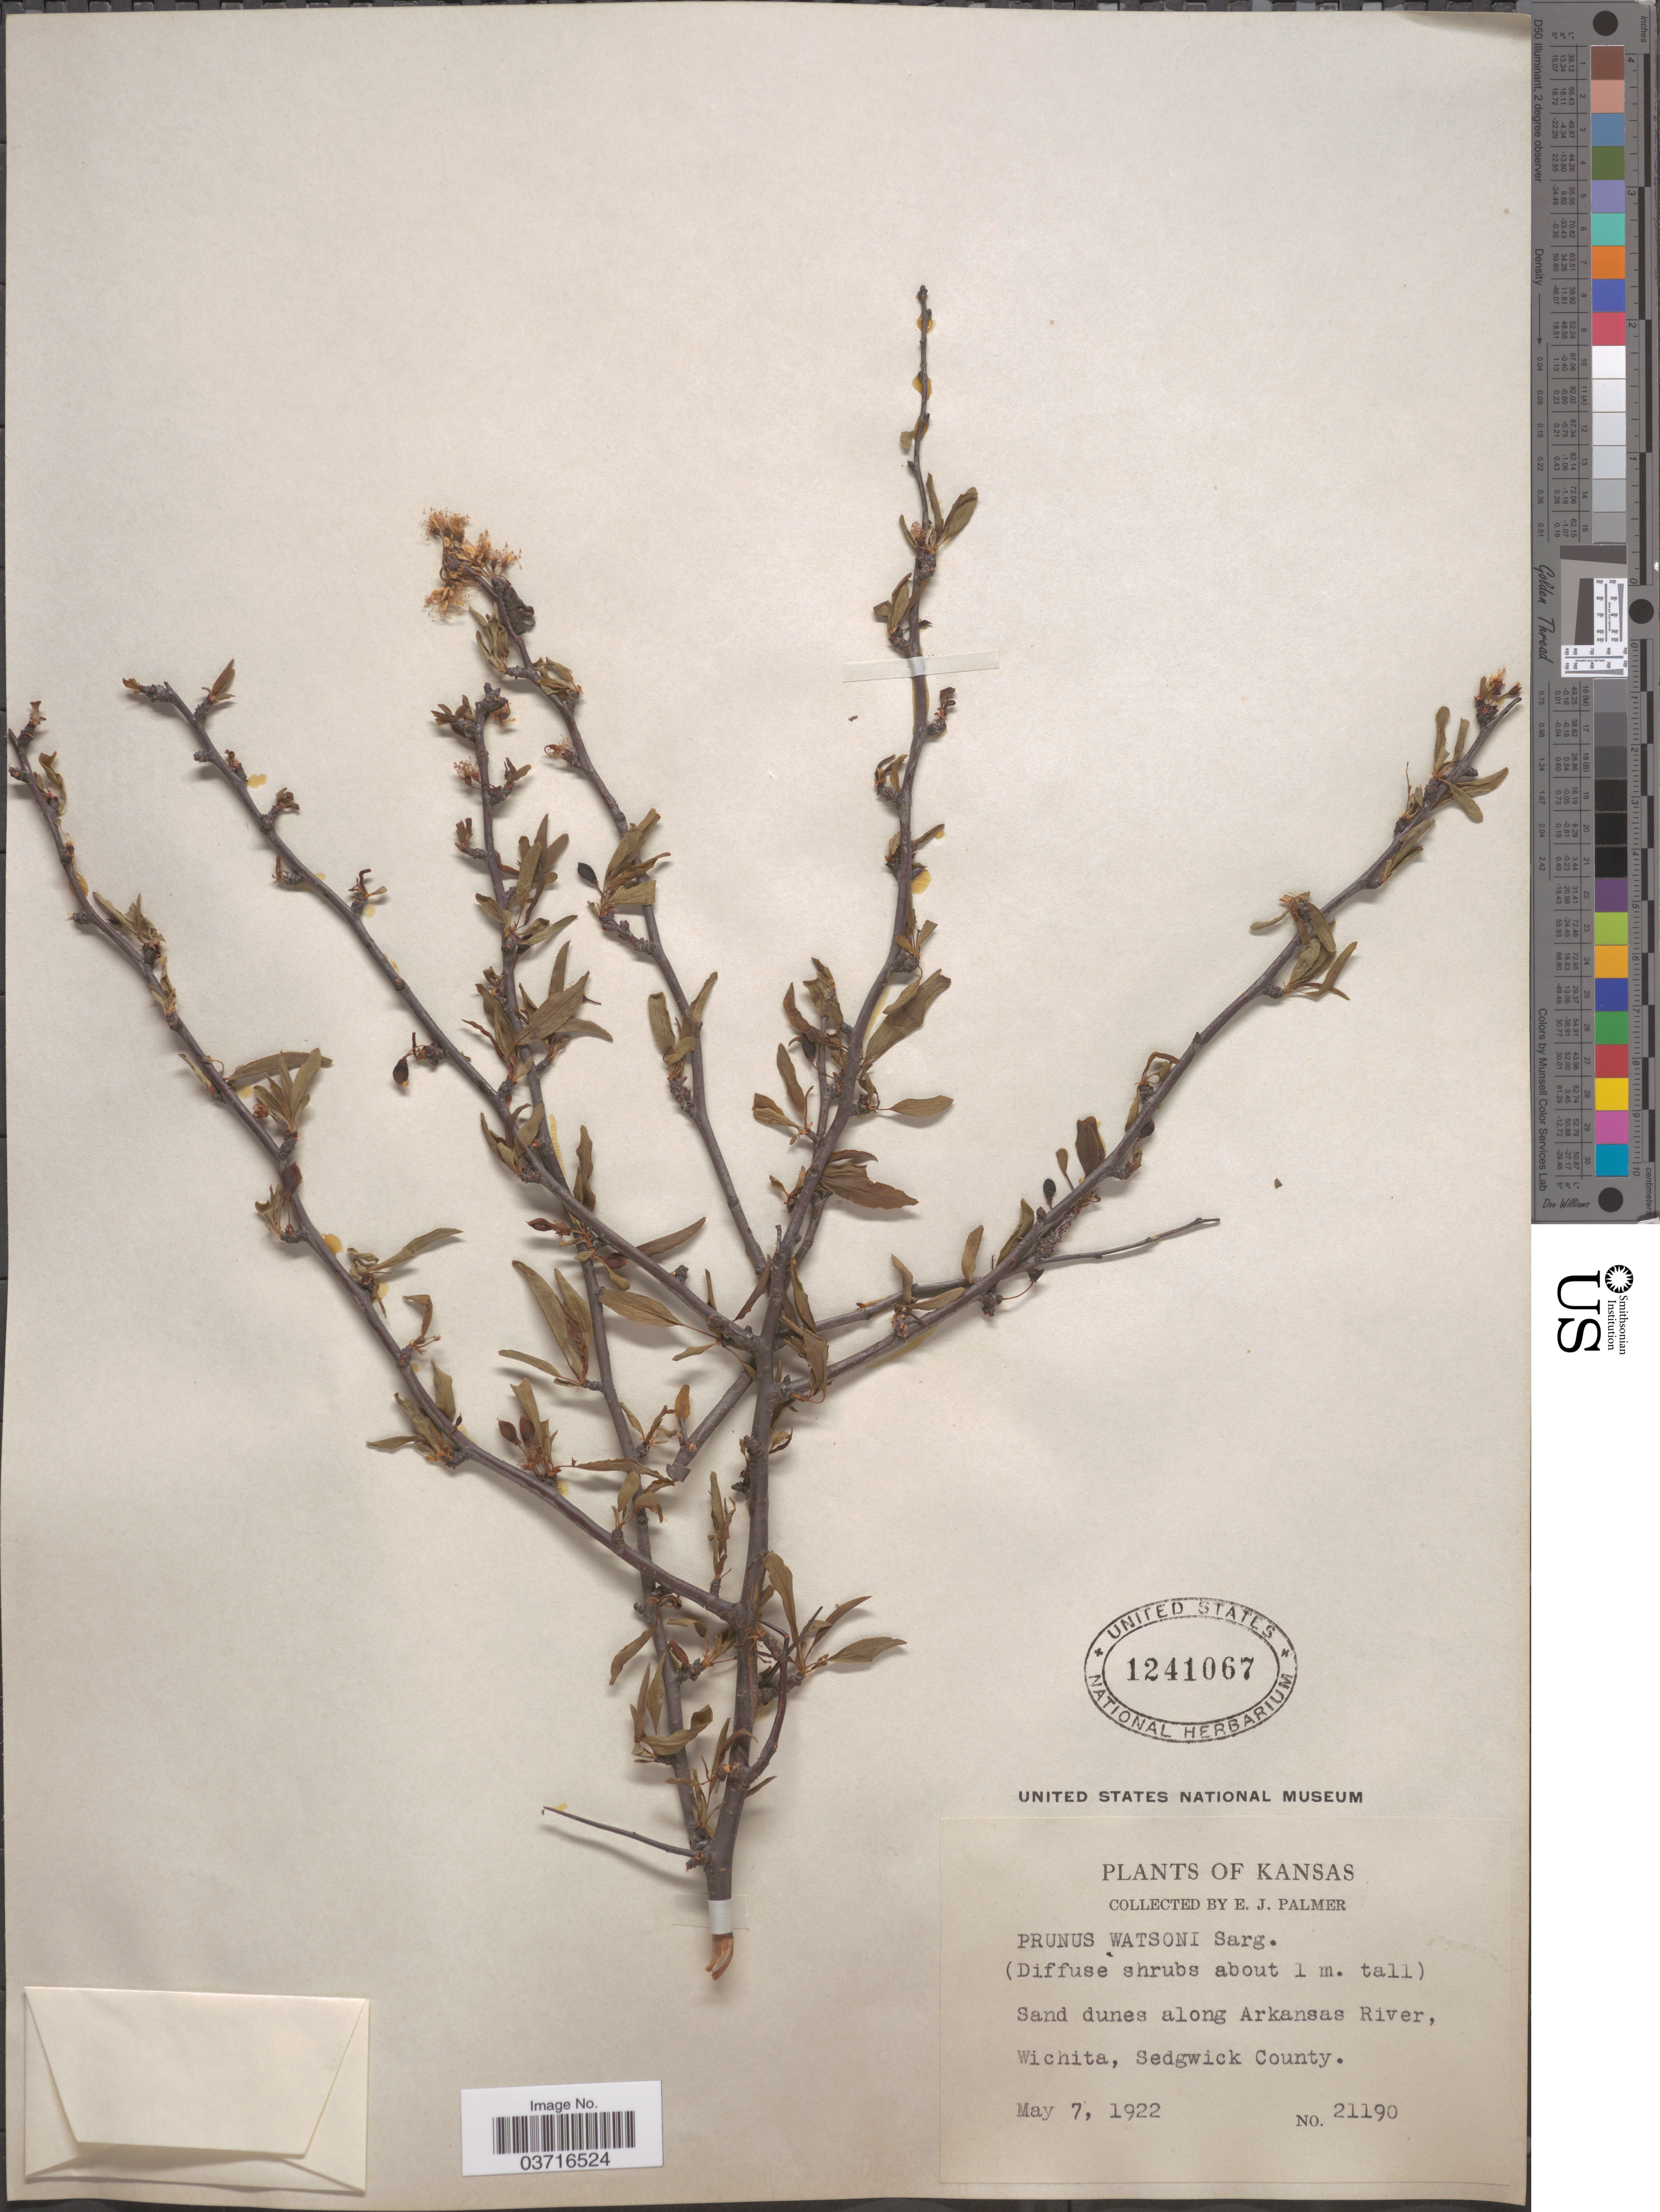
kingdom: Plantae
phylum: Tracheophyta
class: Magnoliopsida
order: Rosales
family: Rosaceae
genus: Prunus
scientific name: Prunus watsonii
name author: Sarg.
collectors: E. J. Palmer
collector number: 21190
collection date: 1922-05-07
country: United States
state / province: Kansas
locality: Along Arkansas River, Wichita, Sedgwick County.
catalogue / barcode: US 1241067